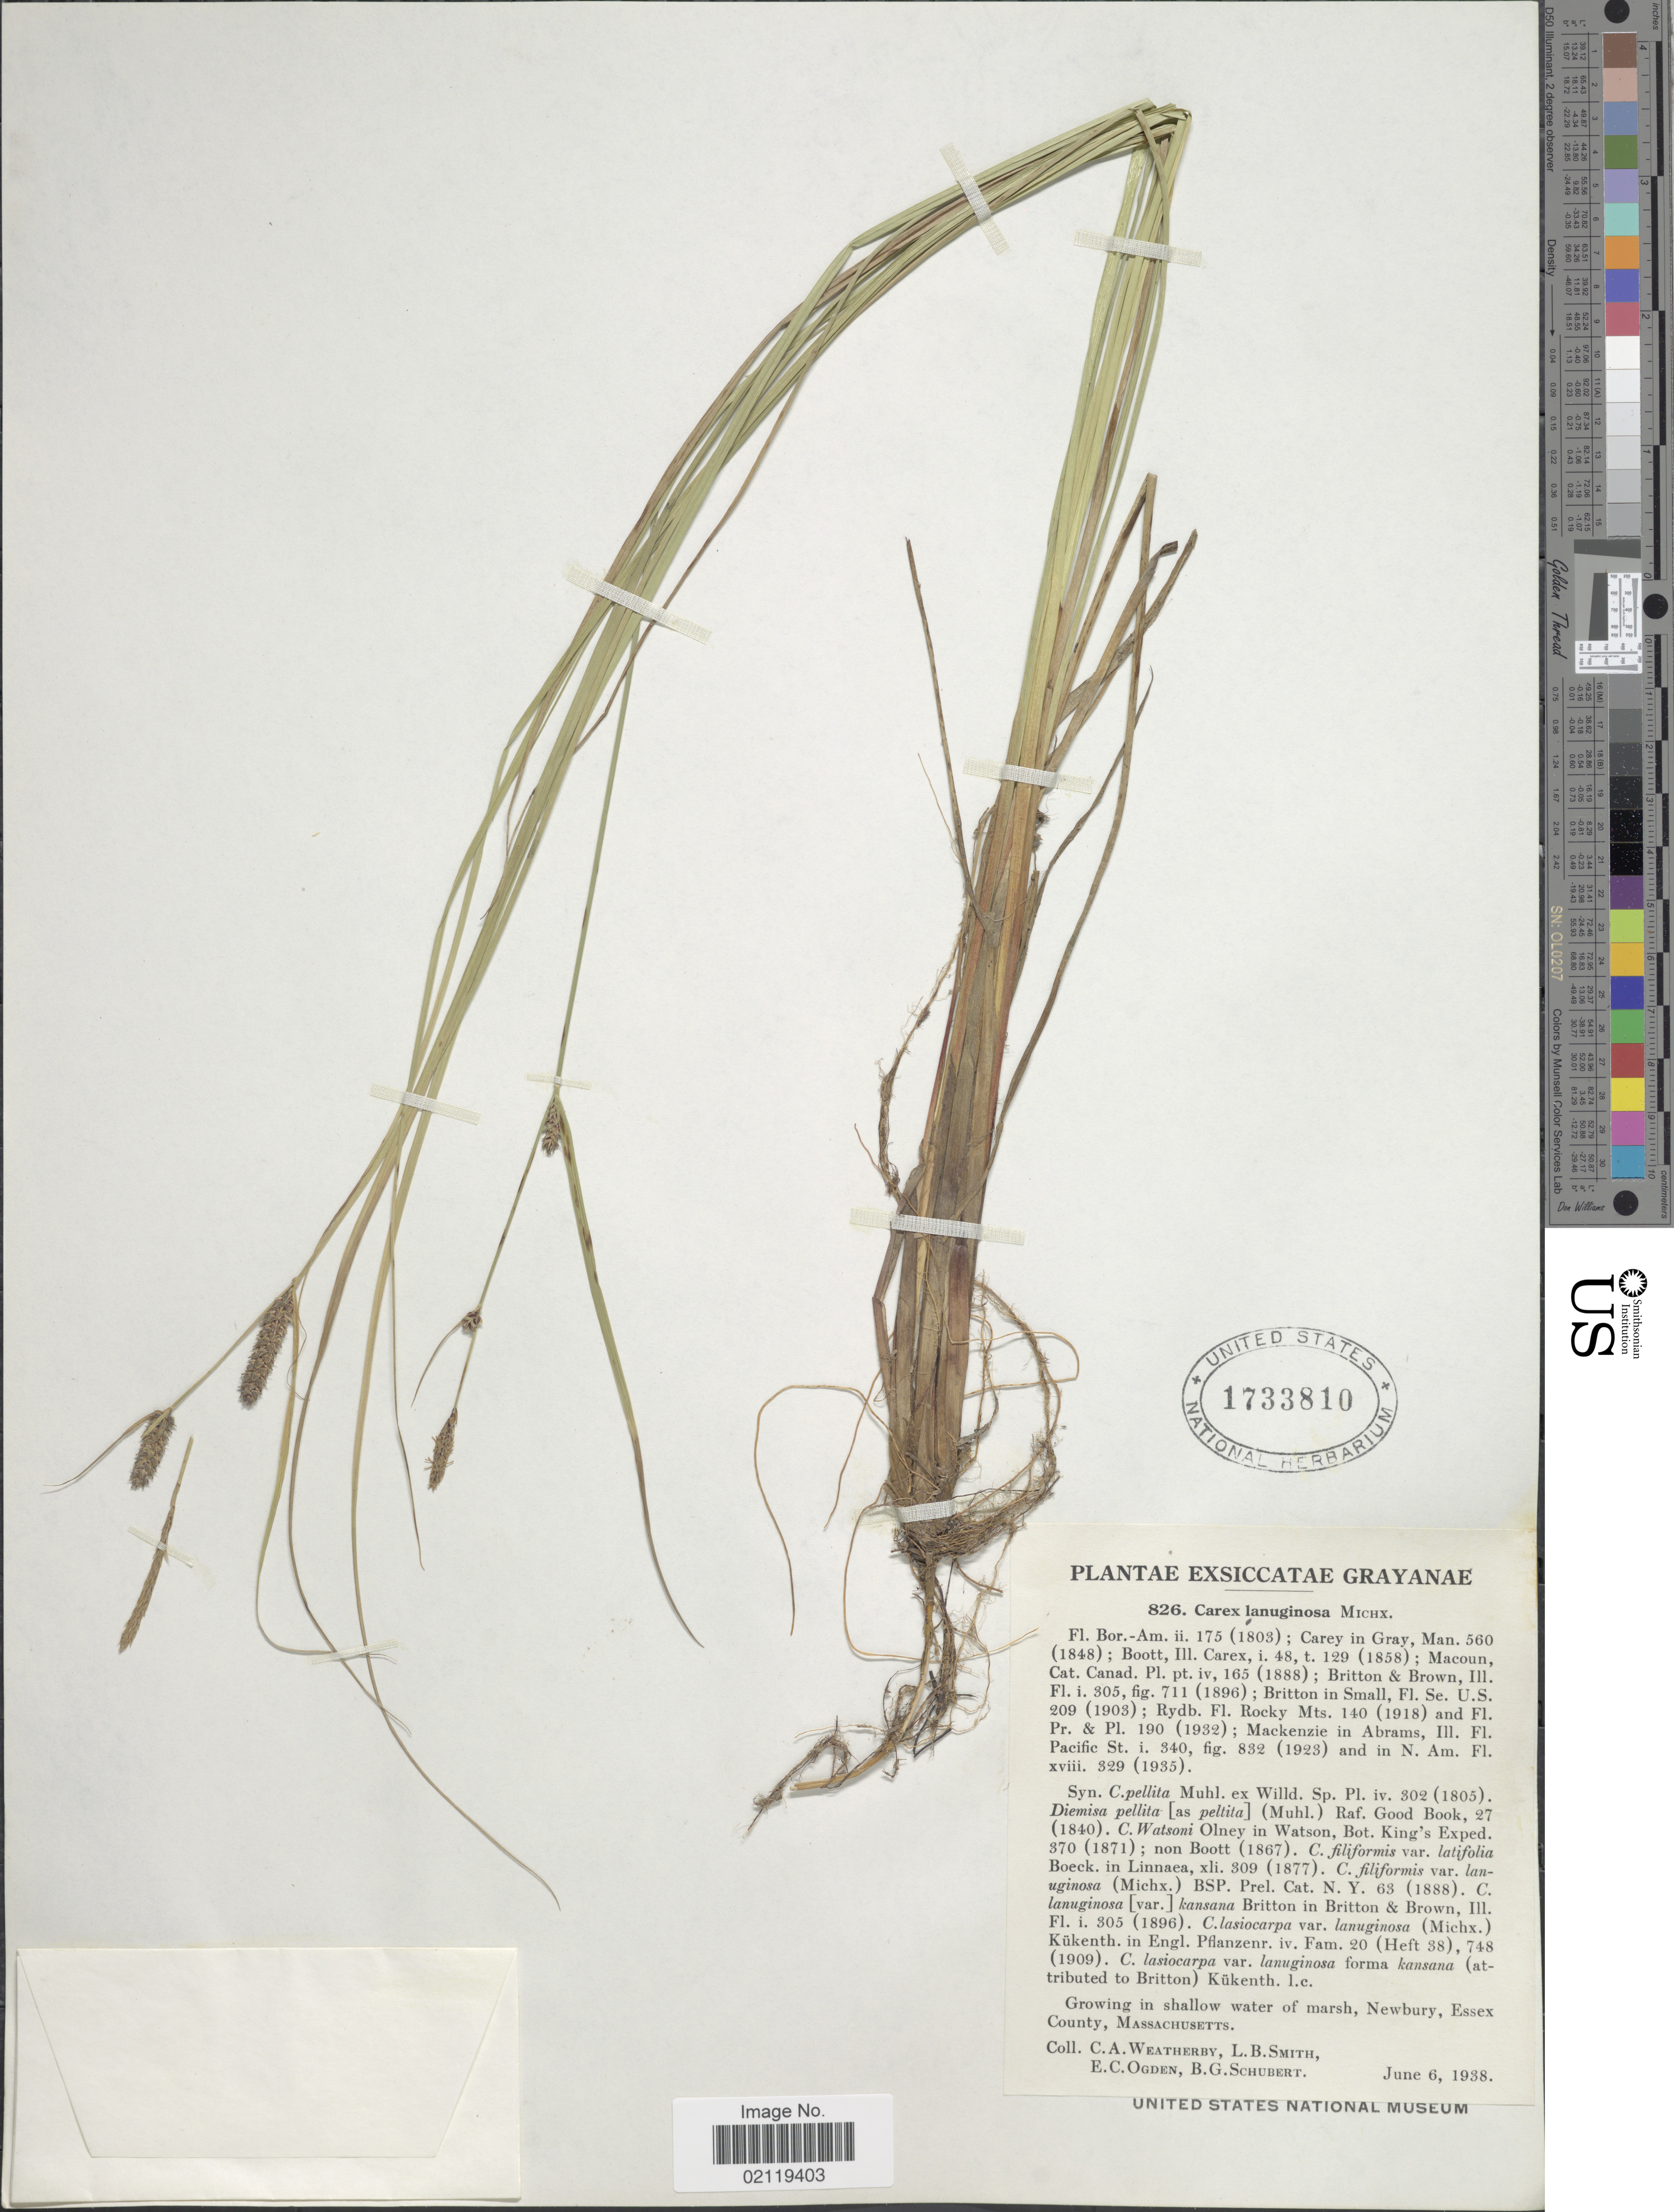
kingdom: Plantae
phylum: Tracheophyta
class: Liliopsida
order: Poales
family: Cyperaceae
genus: Carex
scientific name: Carex pellita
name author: Muhl. ex Willd.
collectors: C. A. Weatherby, L. Smith, E. Ogden & B. Schubert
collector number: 826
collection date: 1938-06-06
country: United States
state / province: Massachusetts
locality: Newbury, Essex County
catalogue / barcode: US 1733810